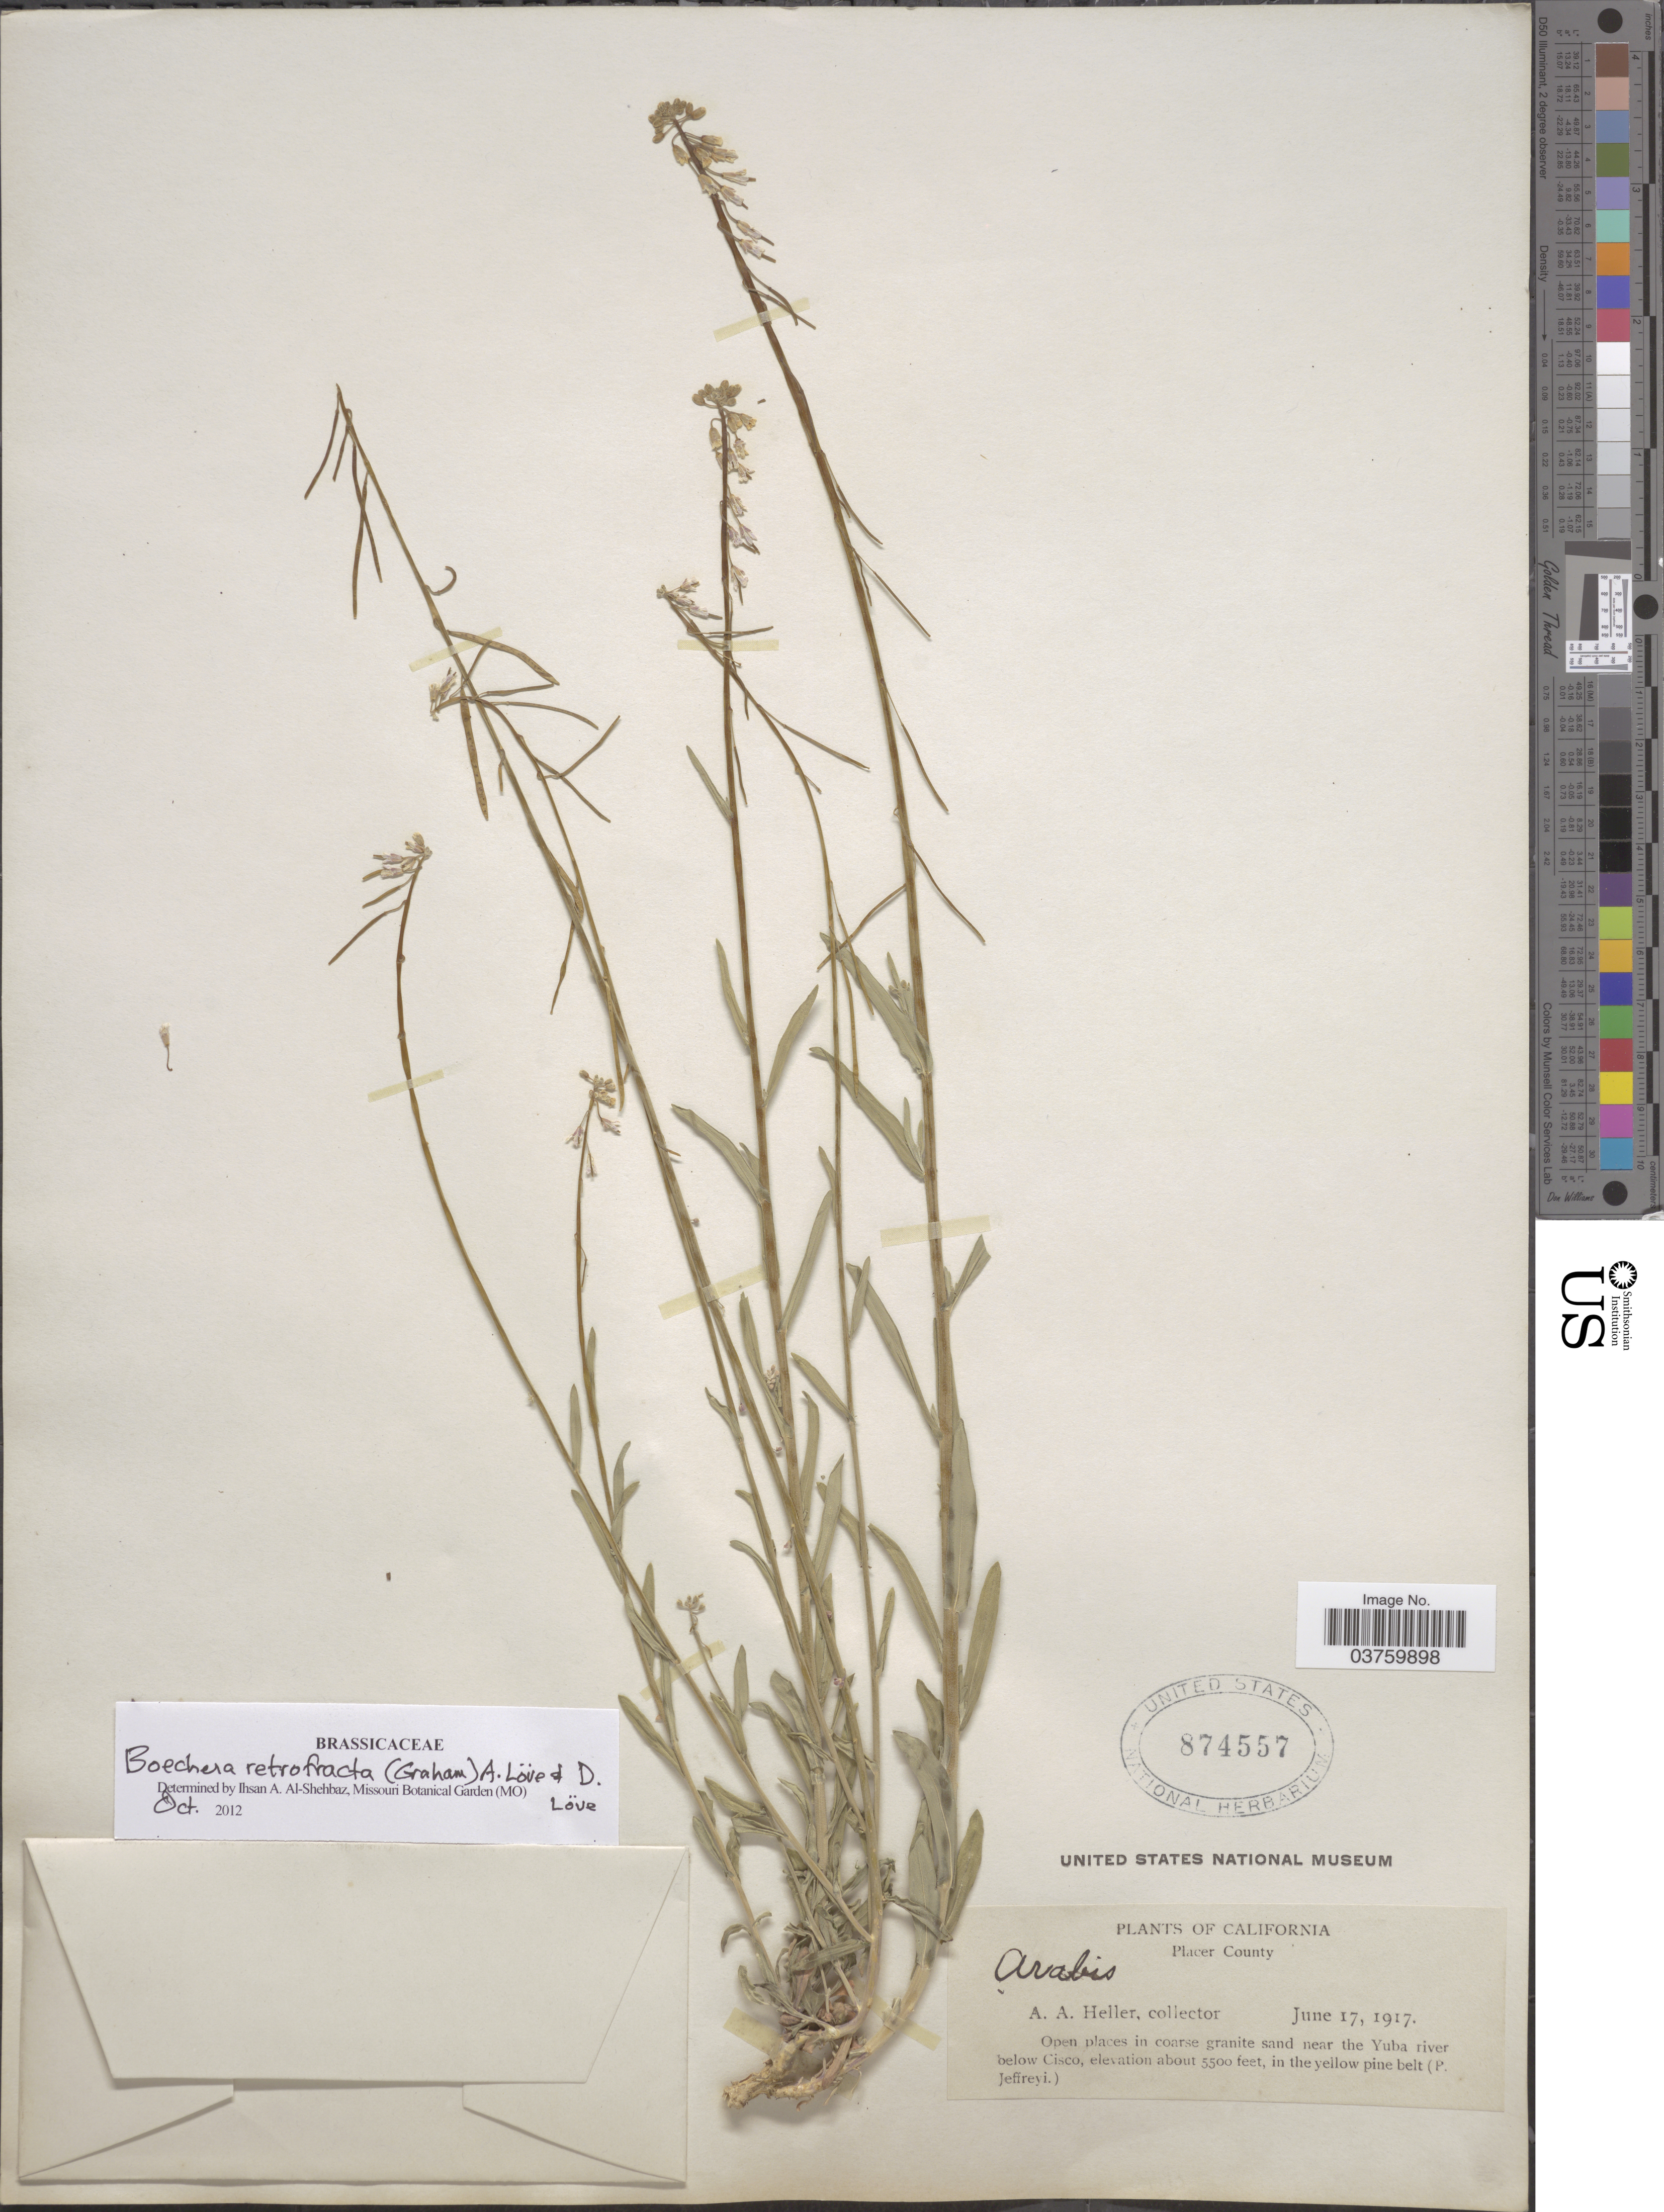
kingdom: Plantae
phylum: Tracheophyta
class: Magnoliopsida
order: Brassicales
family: Brassicaceae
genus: Boechera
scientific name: Boechera retrofracta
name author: (Graham) Á. Löve & D. Löve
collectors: A. A. Heller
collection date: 1917-06-17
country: United States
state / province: California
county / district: Placer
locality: Placer County. Open places in coarse granite sand near the Yuba river below Cisco.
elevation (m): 1676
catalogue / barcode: US 874557